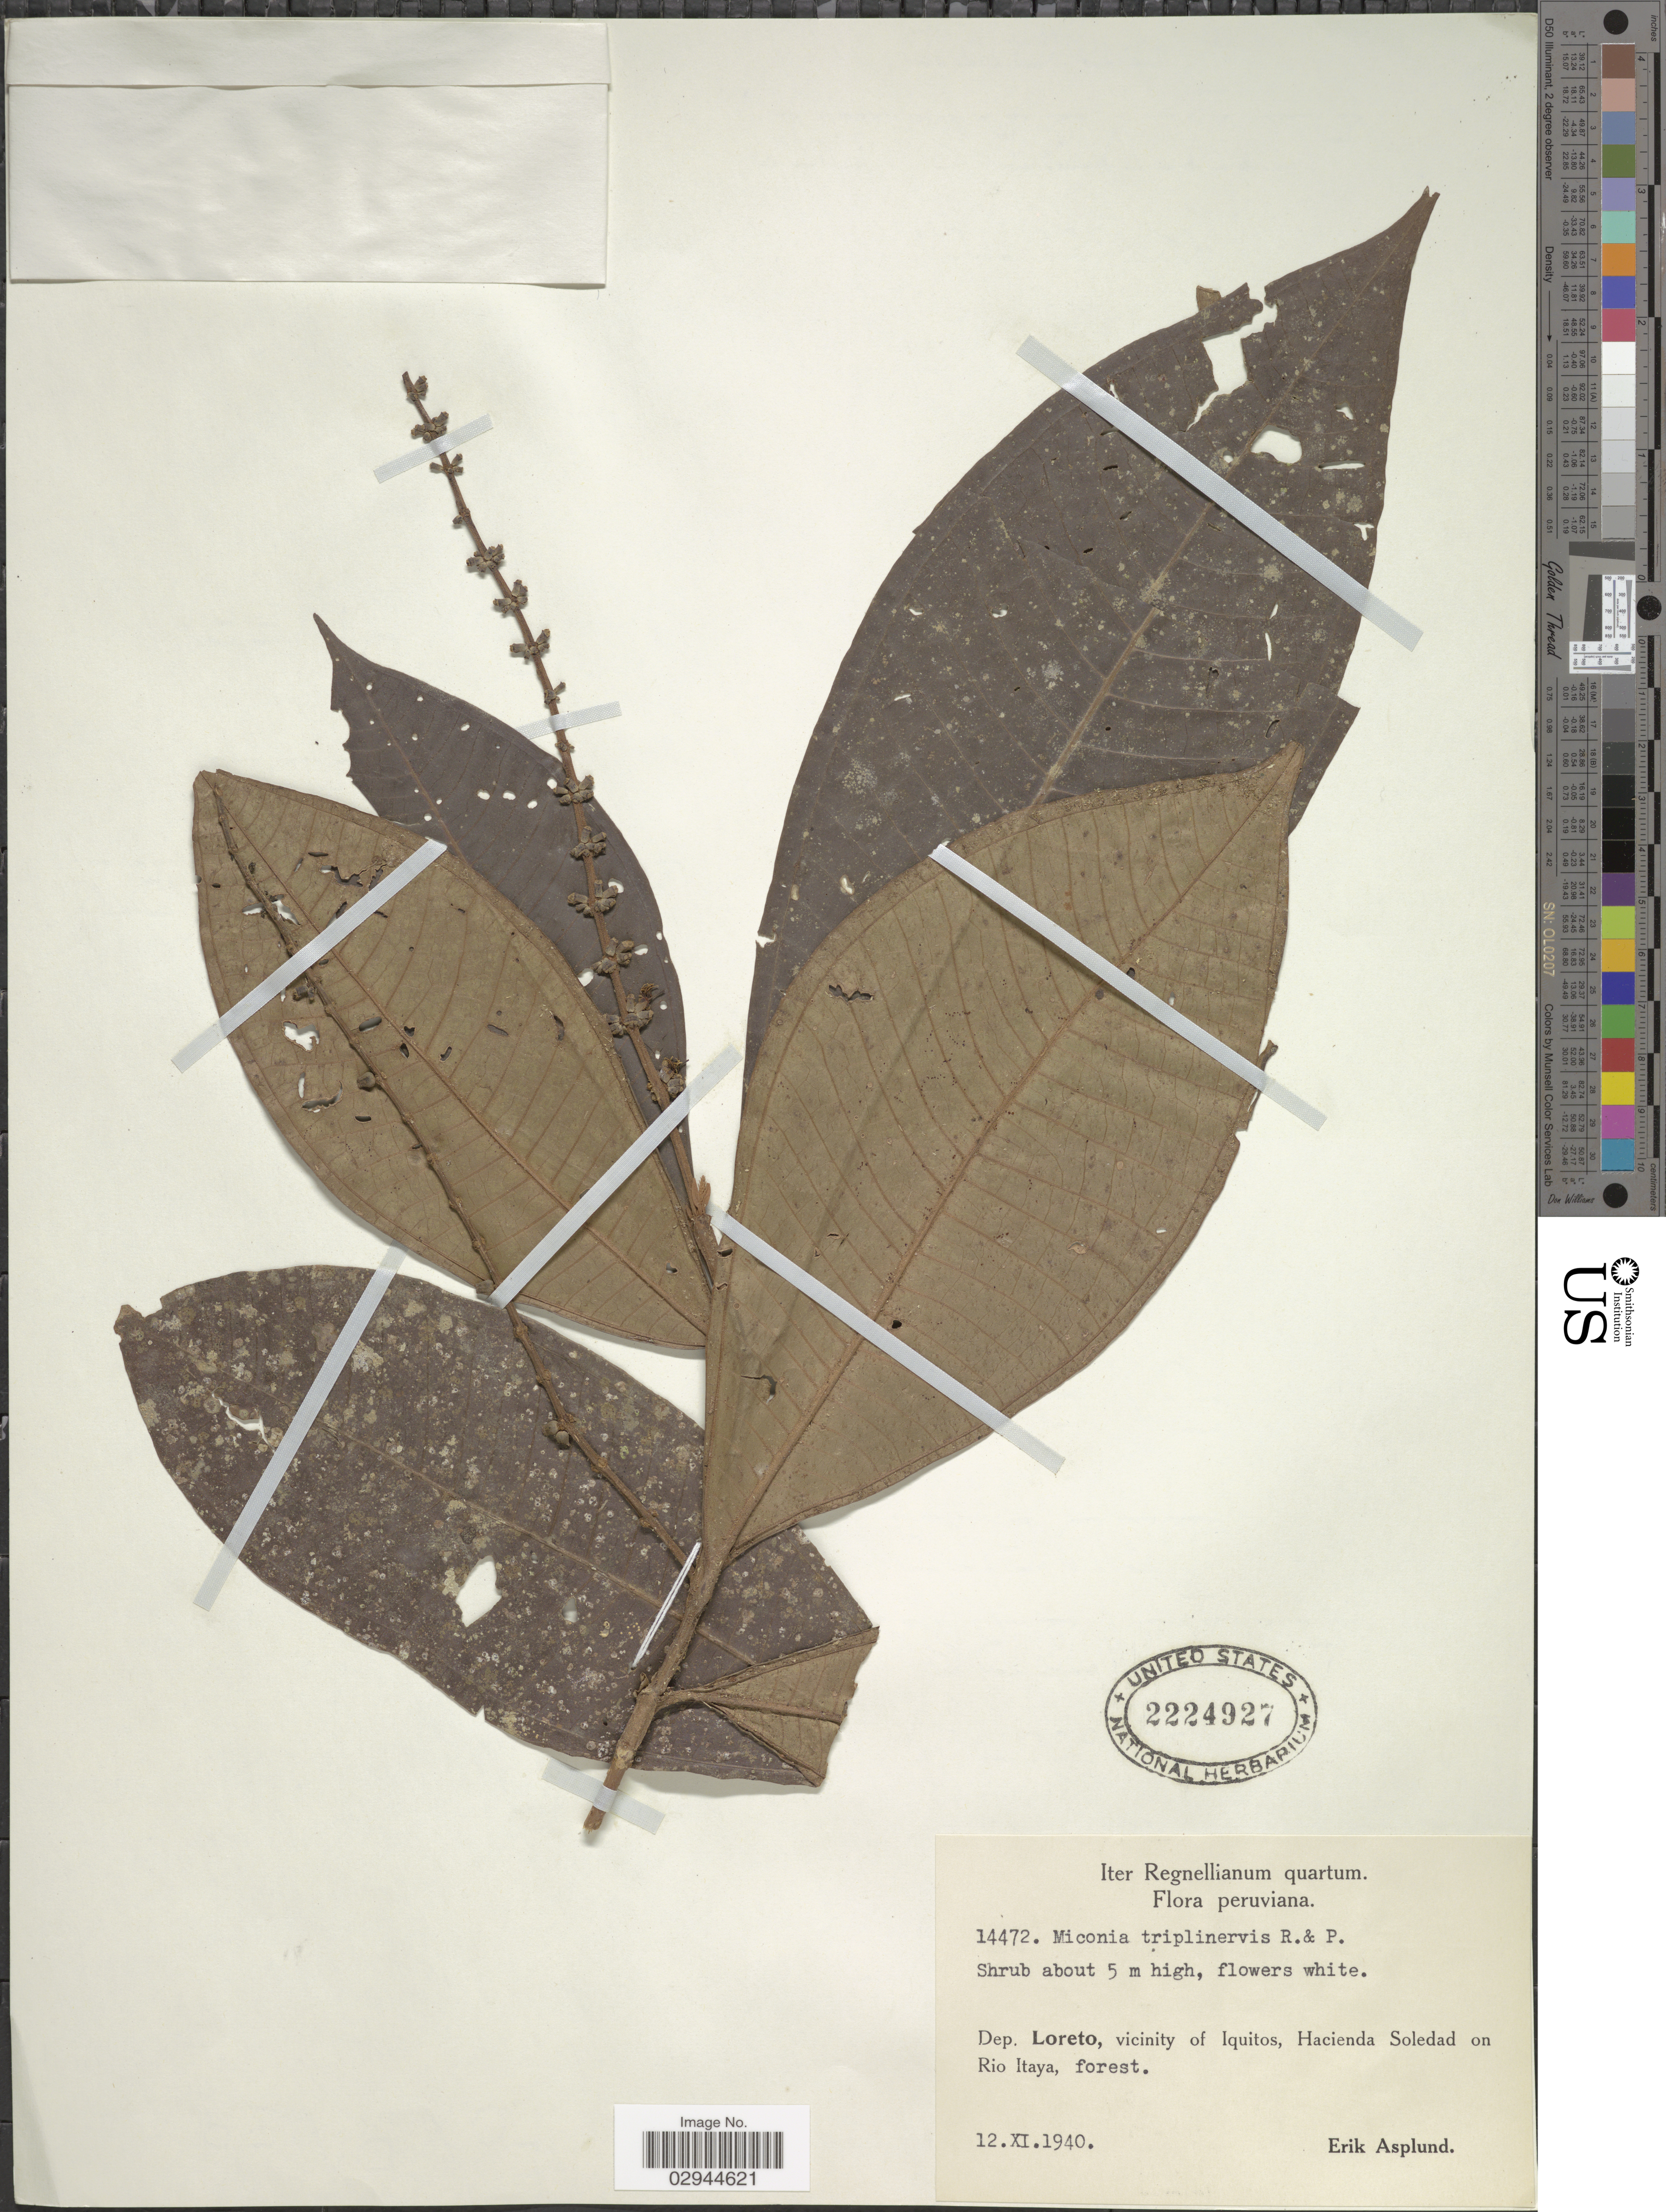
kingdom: Plantae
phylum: Tracheophyta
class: Magnoliopsida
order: Myrtales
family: Melastomataceae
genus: Miconia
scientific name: Miconia triplinervis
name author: Ruiz & Pav.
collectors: E. Asplund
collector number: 14472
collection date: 1940-11-12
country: Peru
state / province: Loreto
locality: Dep. Loreto, Vicinity of Iquitos, Hacienda Soledad on Rio Itaya.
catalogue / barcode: US 2224927